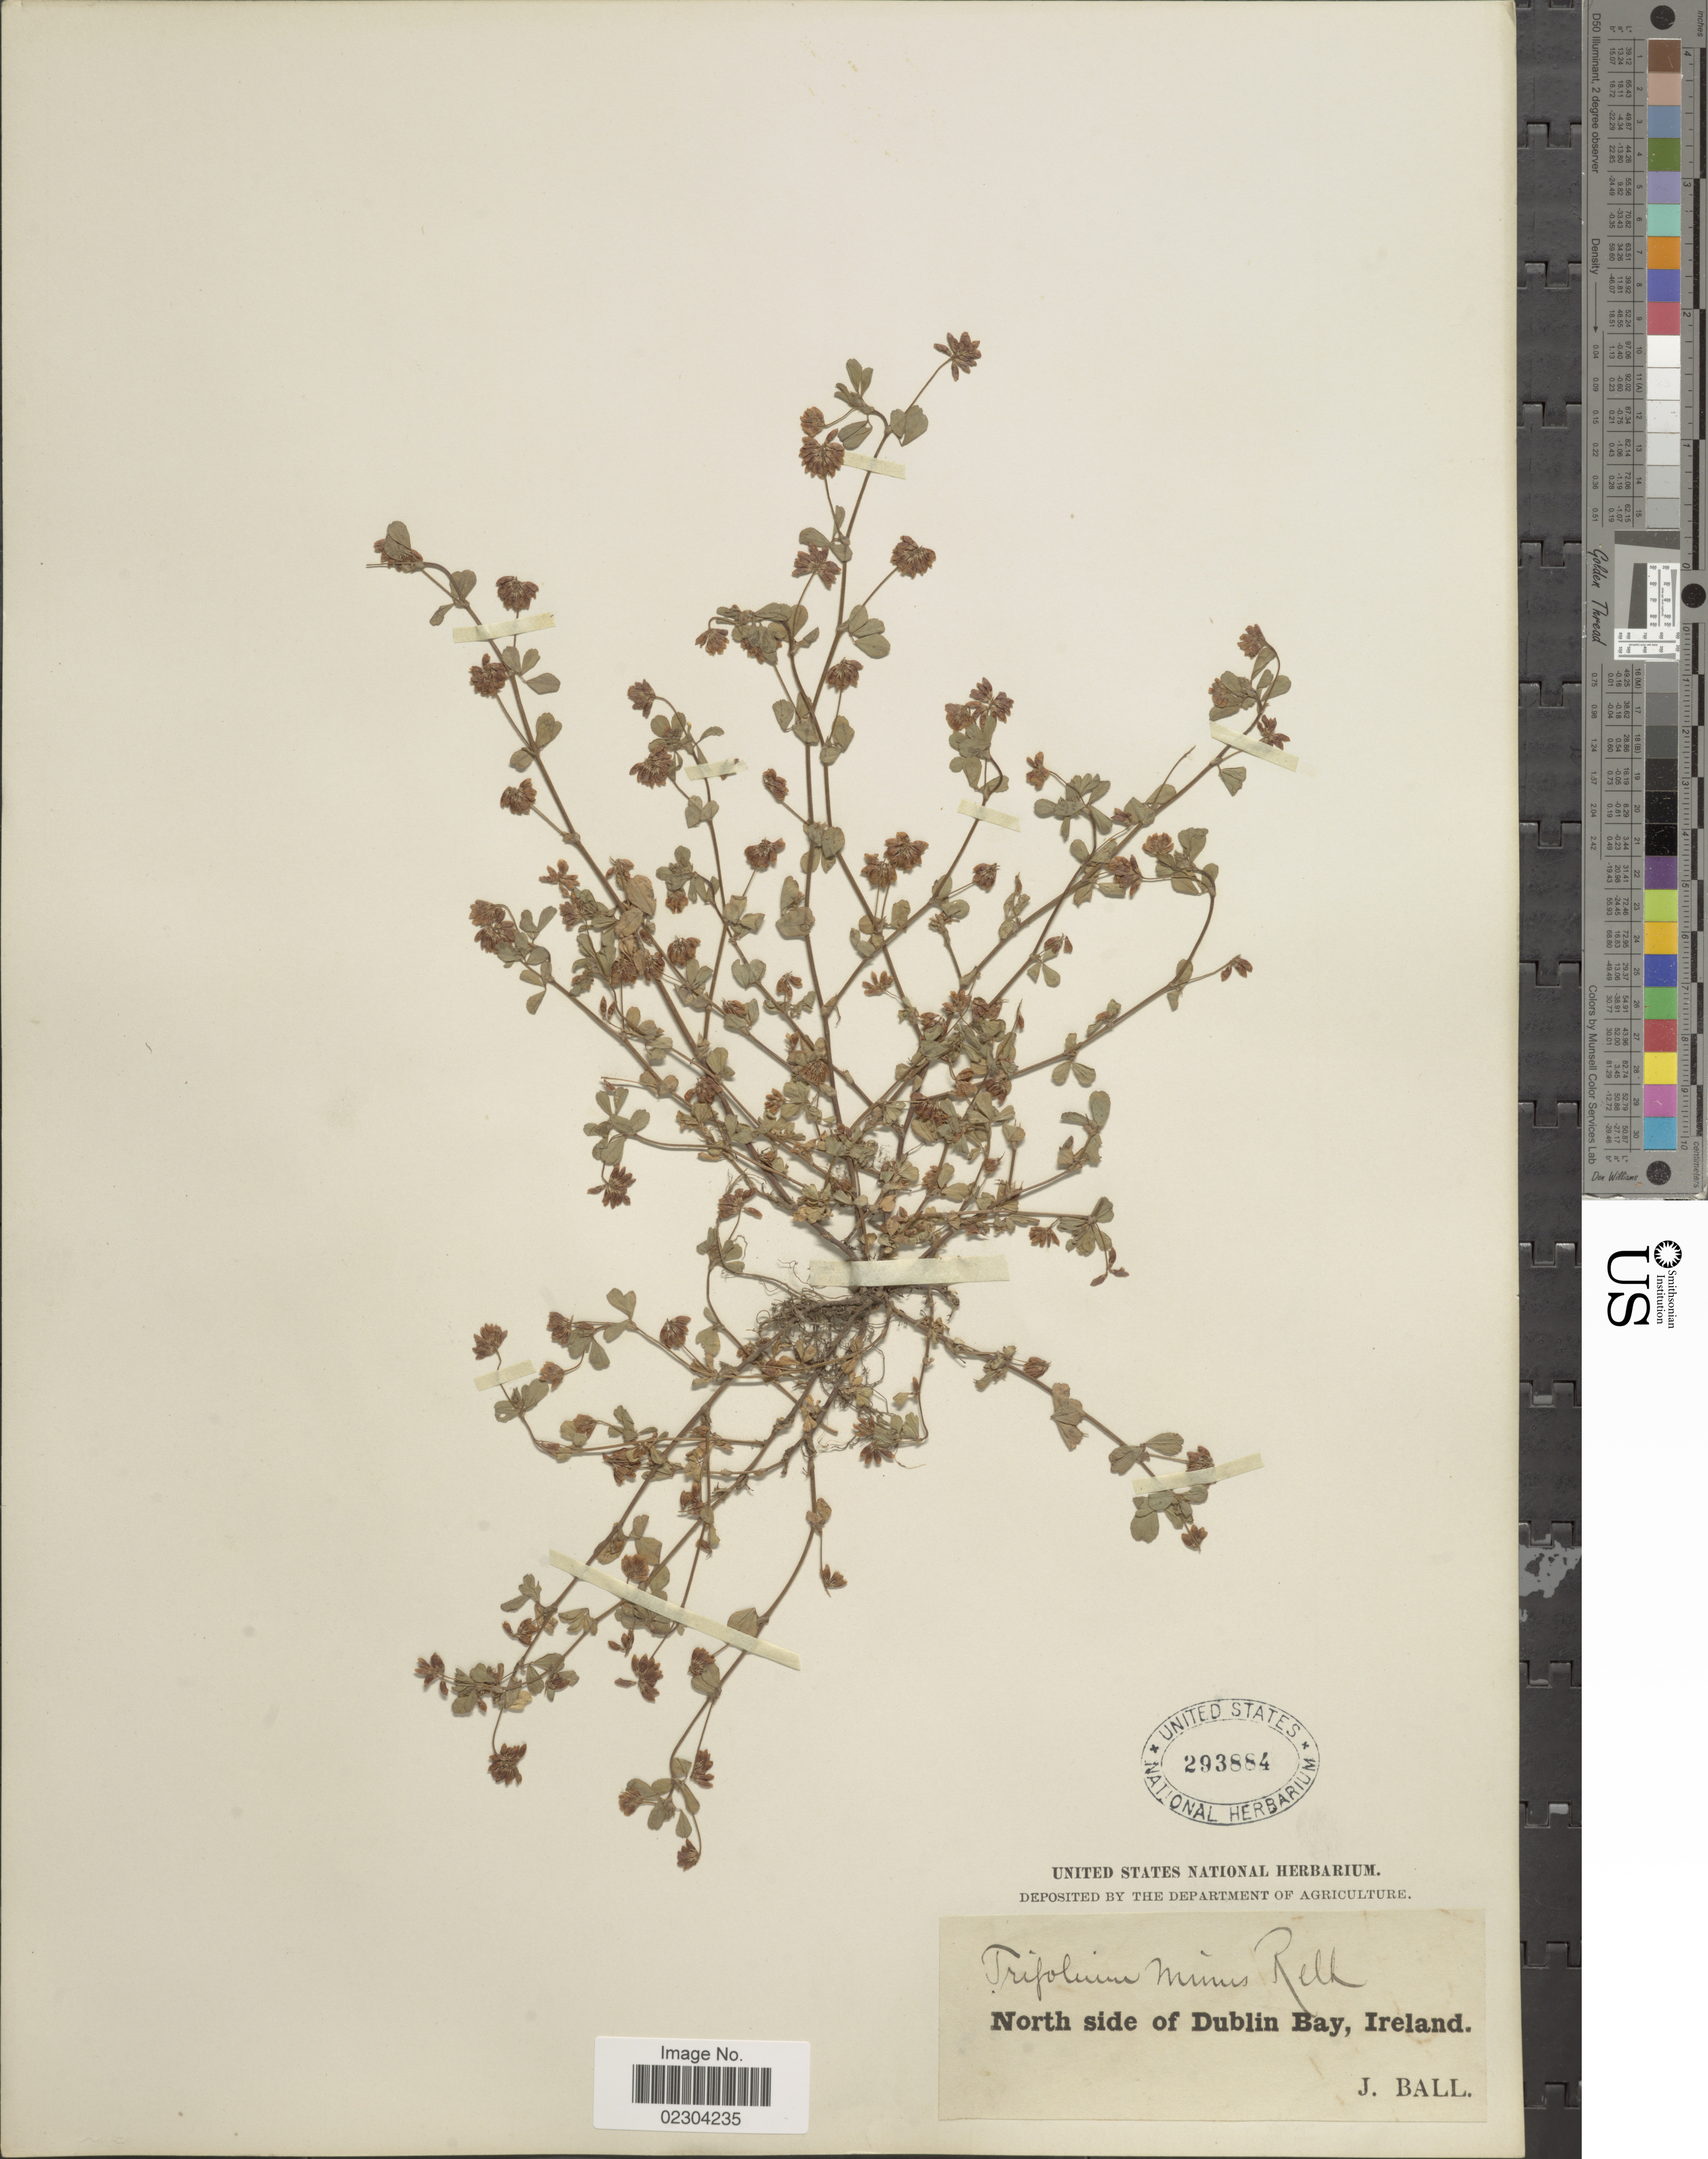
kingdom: Plantae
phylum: Tracheophyta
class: Magnoliopsida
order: Fabales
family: Fabaceae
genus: Trifolium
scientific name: Trifolium minus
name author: Sm.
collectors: J. Ball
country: Ireland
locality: North side of Dublin Bay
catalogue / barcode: US 293884